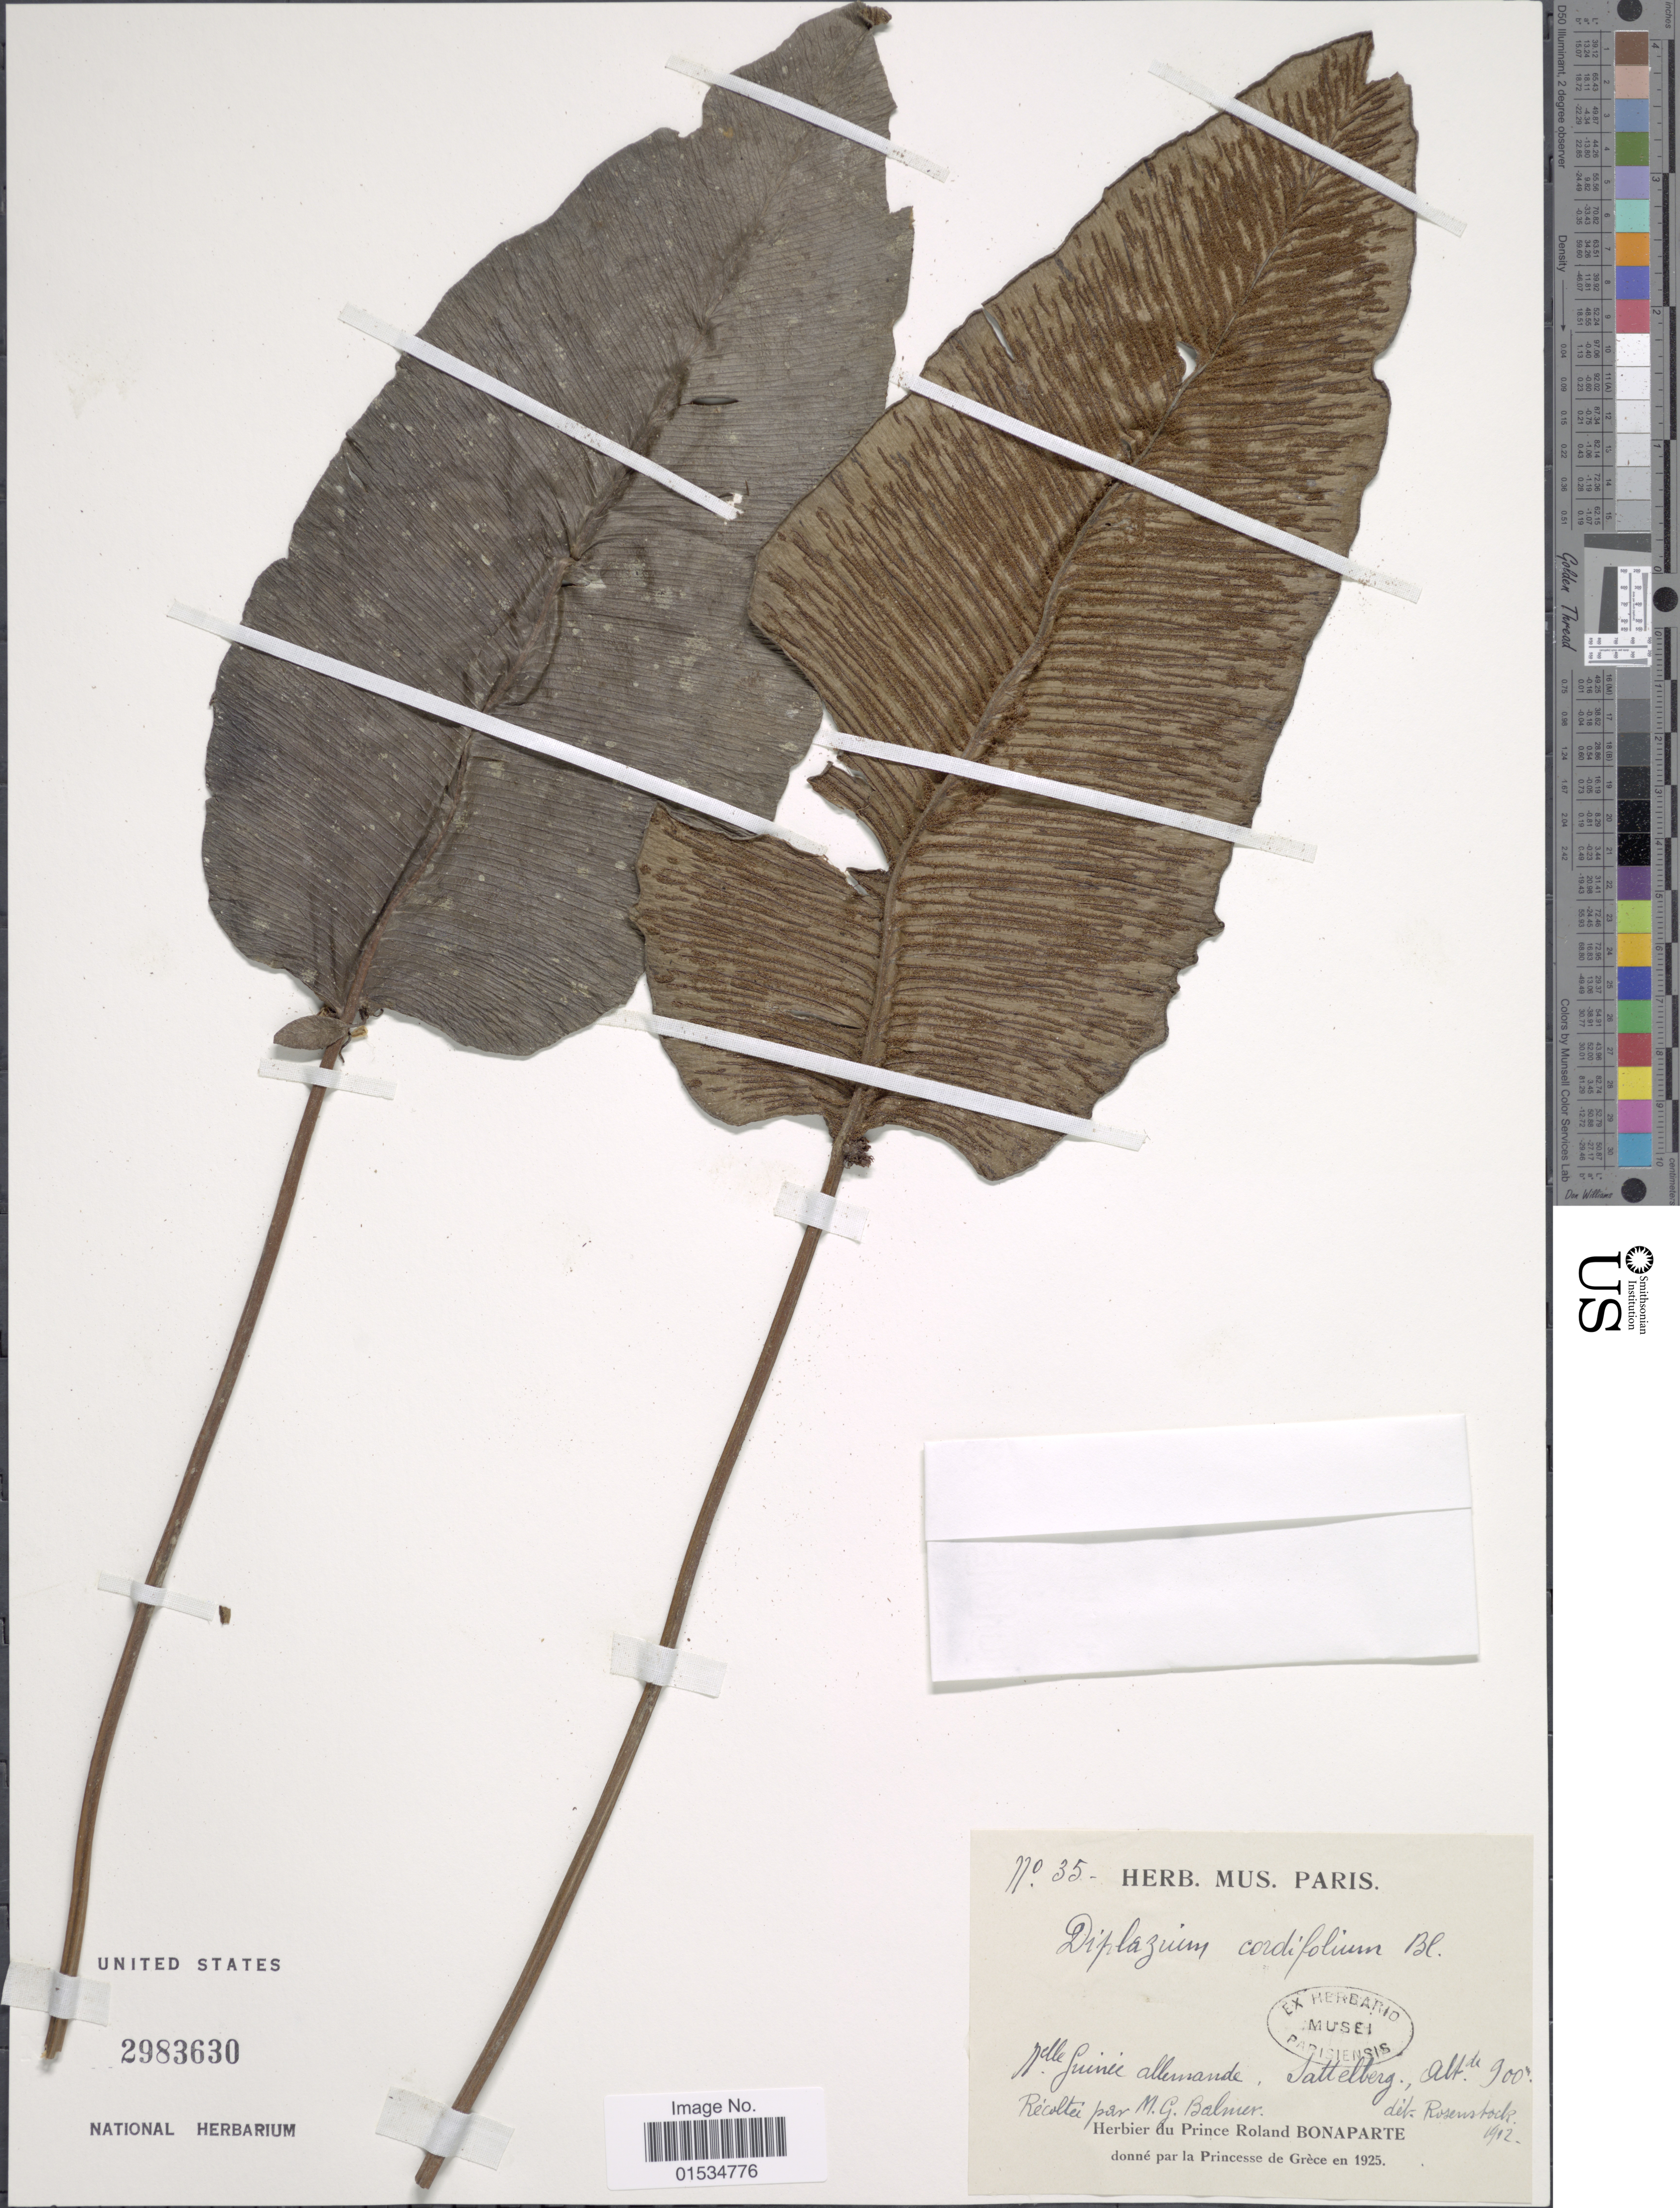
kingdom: Plantae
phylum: Tracheophyta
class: Polypodiopsida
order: Polypodiales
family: Athyriaceae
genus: Diplazium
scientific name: Diplazium cordifolium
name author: Blume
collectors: M. Balmer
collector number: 35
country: Papua New Guinea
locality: Nelle Guinea, allmande, Sattelburg [interpreted]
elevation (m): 900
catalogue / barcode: US 2983630